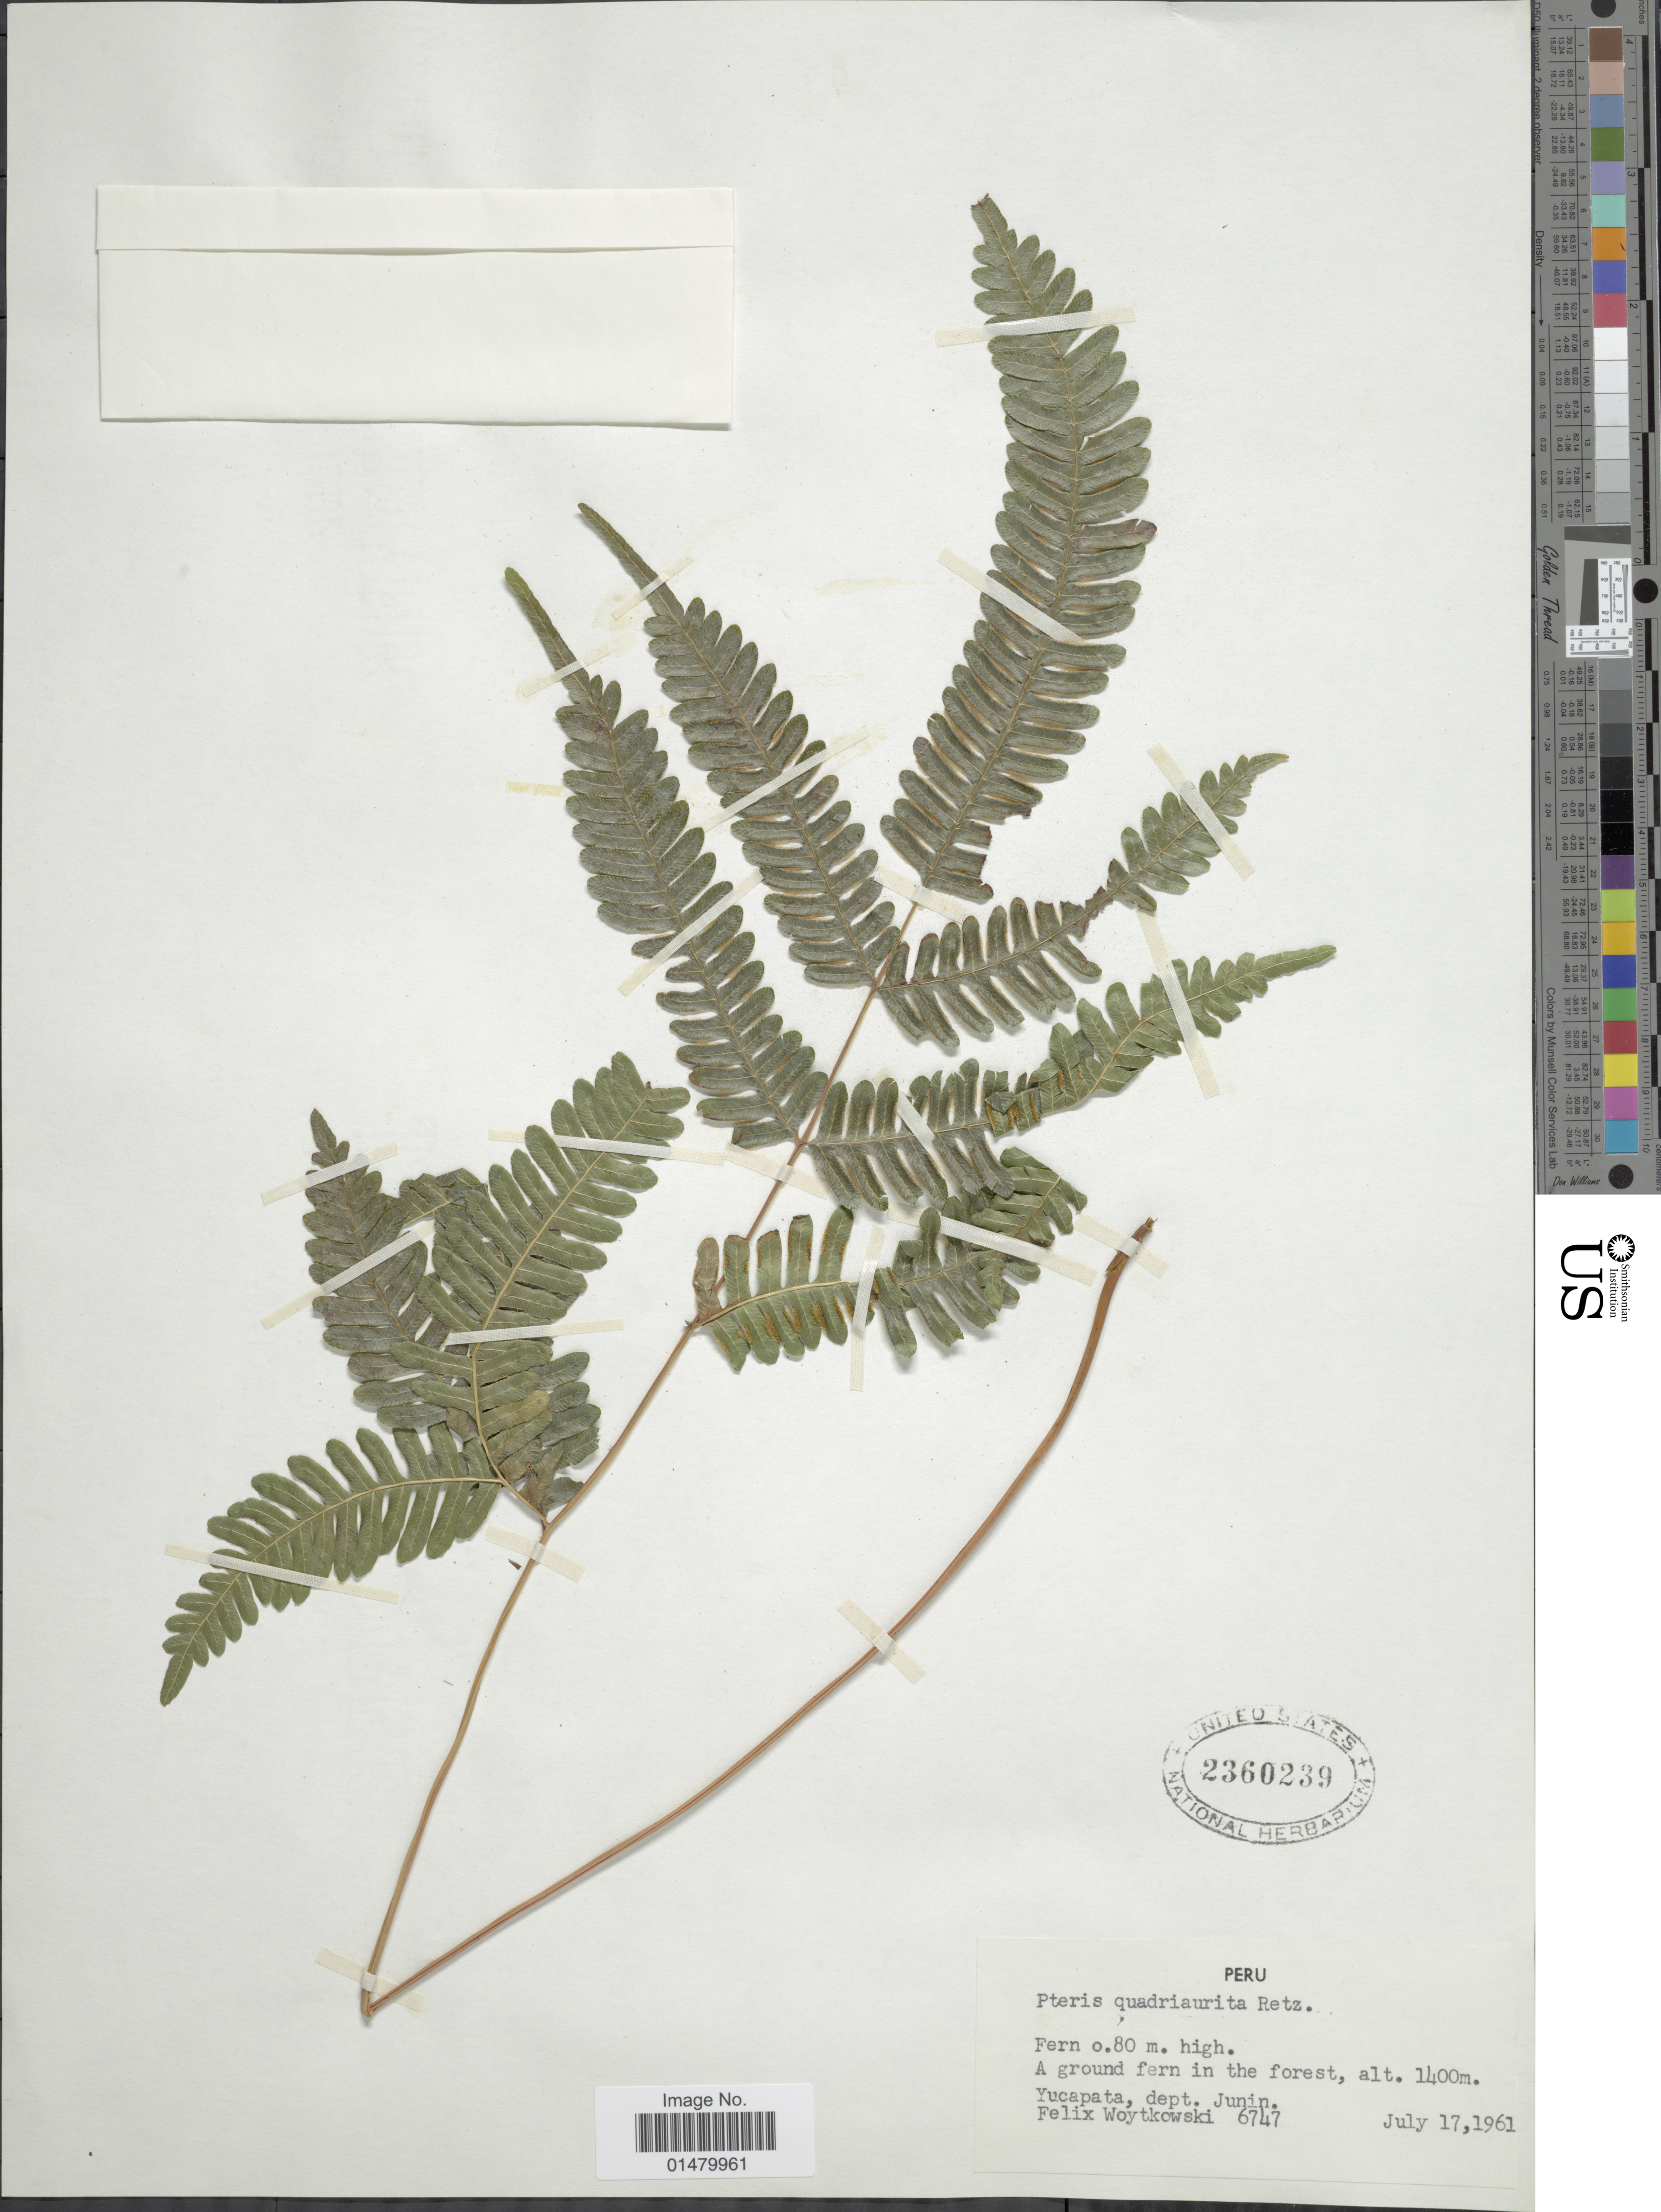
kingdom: Plantae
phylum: Tracheophyta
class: Polypodiopsida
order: Polypodiales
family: Pteridaceae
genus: Pteris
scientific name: Pteris quadriaurita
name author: Retz.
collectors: F. Woytkowski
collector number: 6747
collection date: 1961-07-17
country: Peru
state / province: Junín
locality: Yucapata, dept. Junin.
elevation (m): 1400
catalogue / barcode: US 2360239